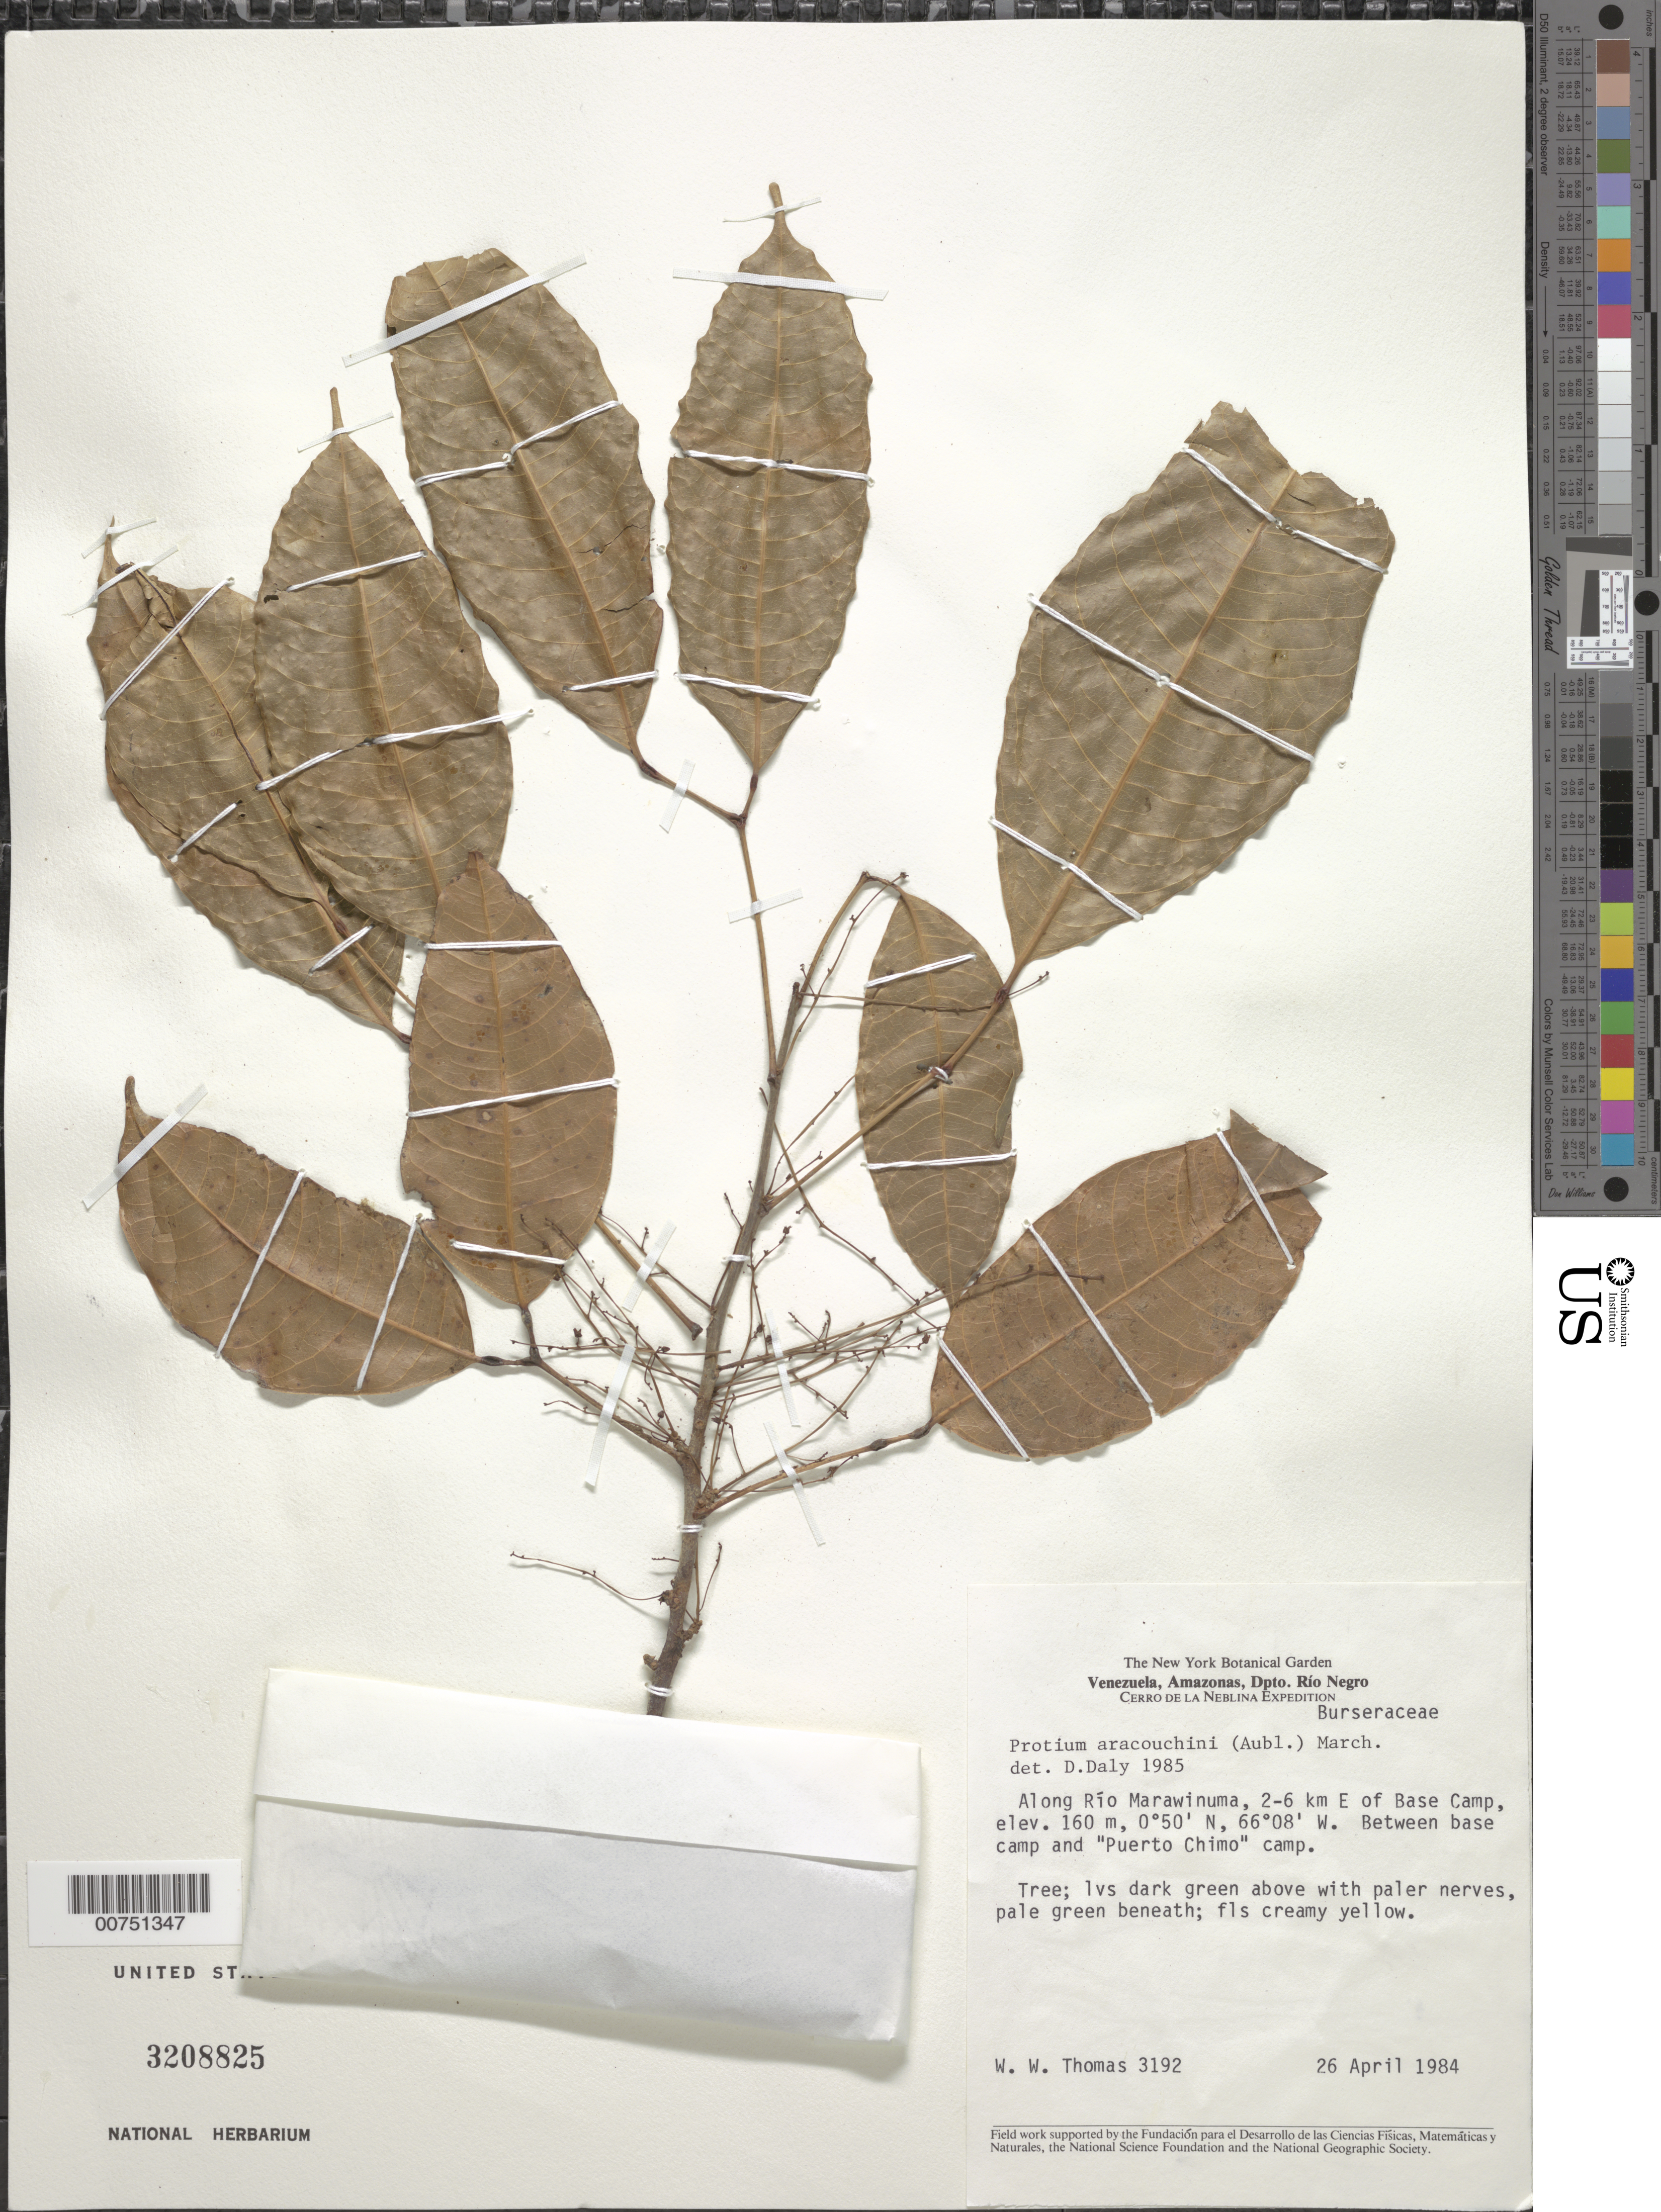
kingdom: Plantae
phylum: Tracheophyta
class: Magnoliopsida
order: Sapindales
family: Burseraceae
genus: Protium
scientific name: Protium aracouchini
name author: (Aubl.) Marchand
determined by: Daly, D. C.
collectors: W. W. Thomas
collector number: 3192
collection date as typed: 26-Apr-84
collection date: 1984-04-26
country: Venezuela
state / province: Amazonas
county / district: Río Negro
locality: Río Mawarinuma, 2-6 km E of Base Camp, between base camp and "Puerto Chimo" camp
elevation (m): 160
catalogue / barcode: US 3208825